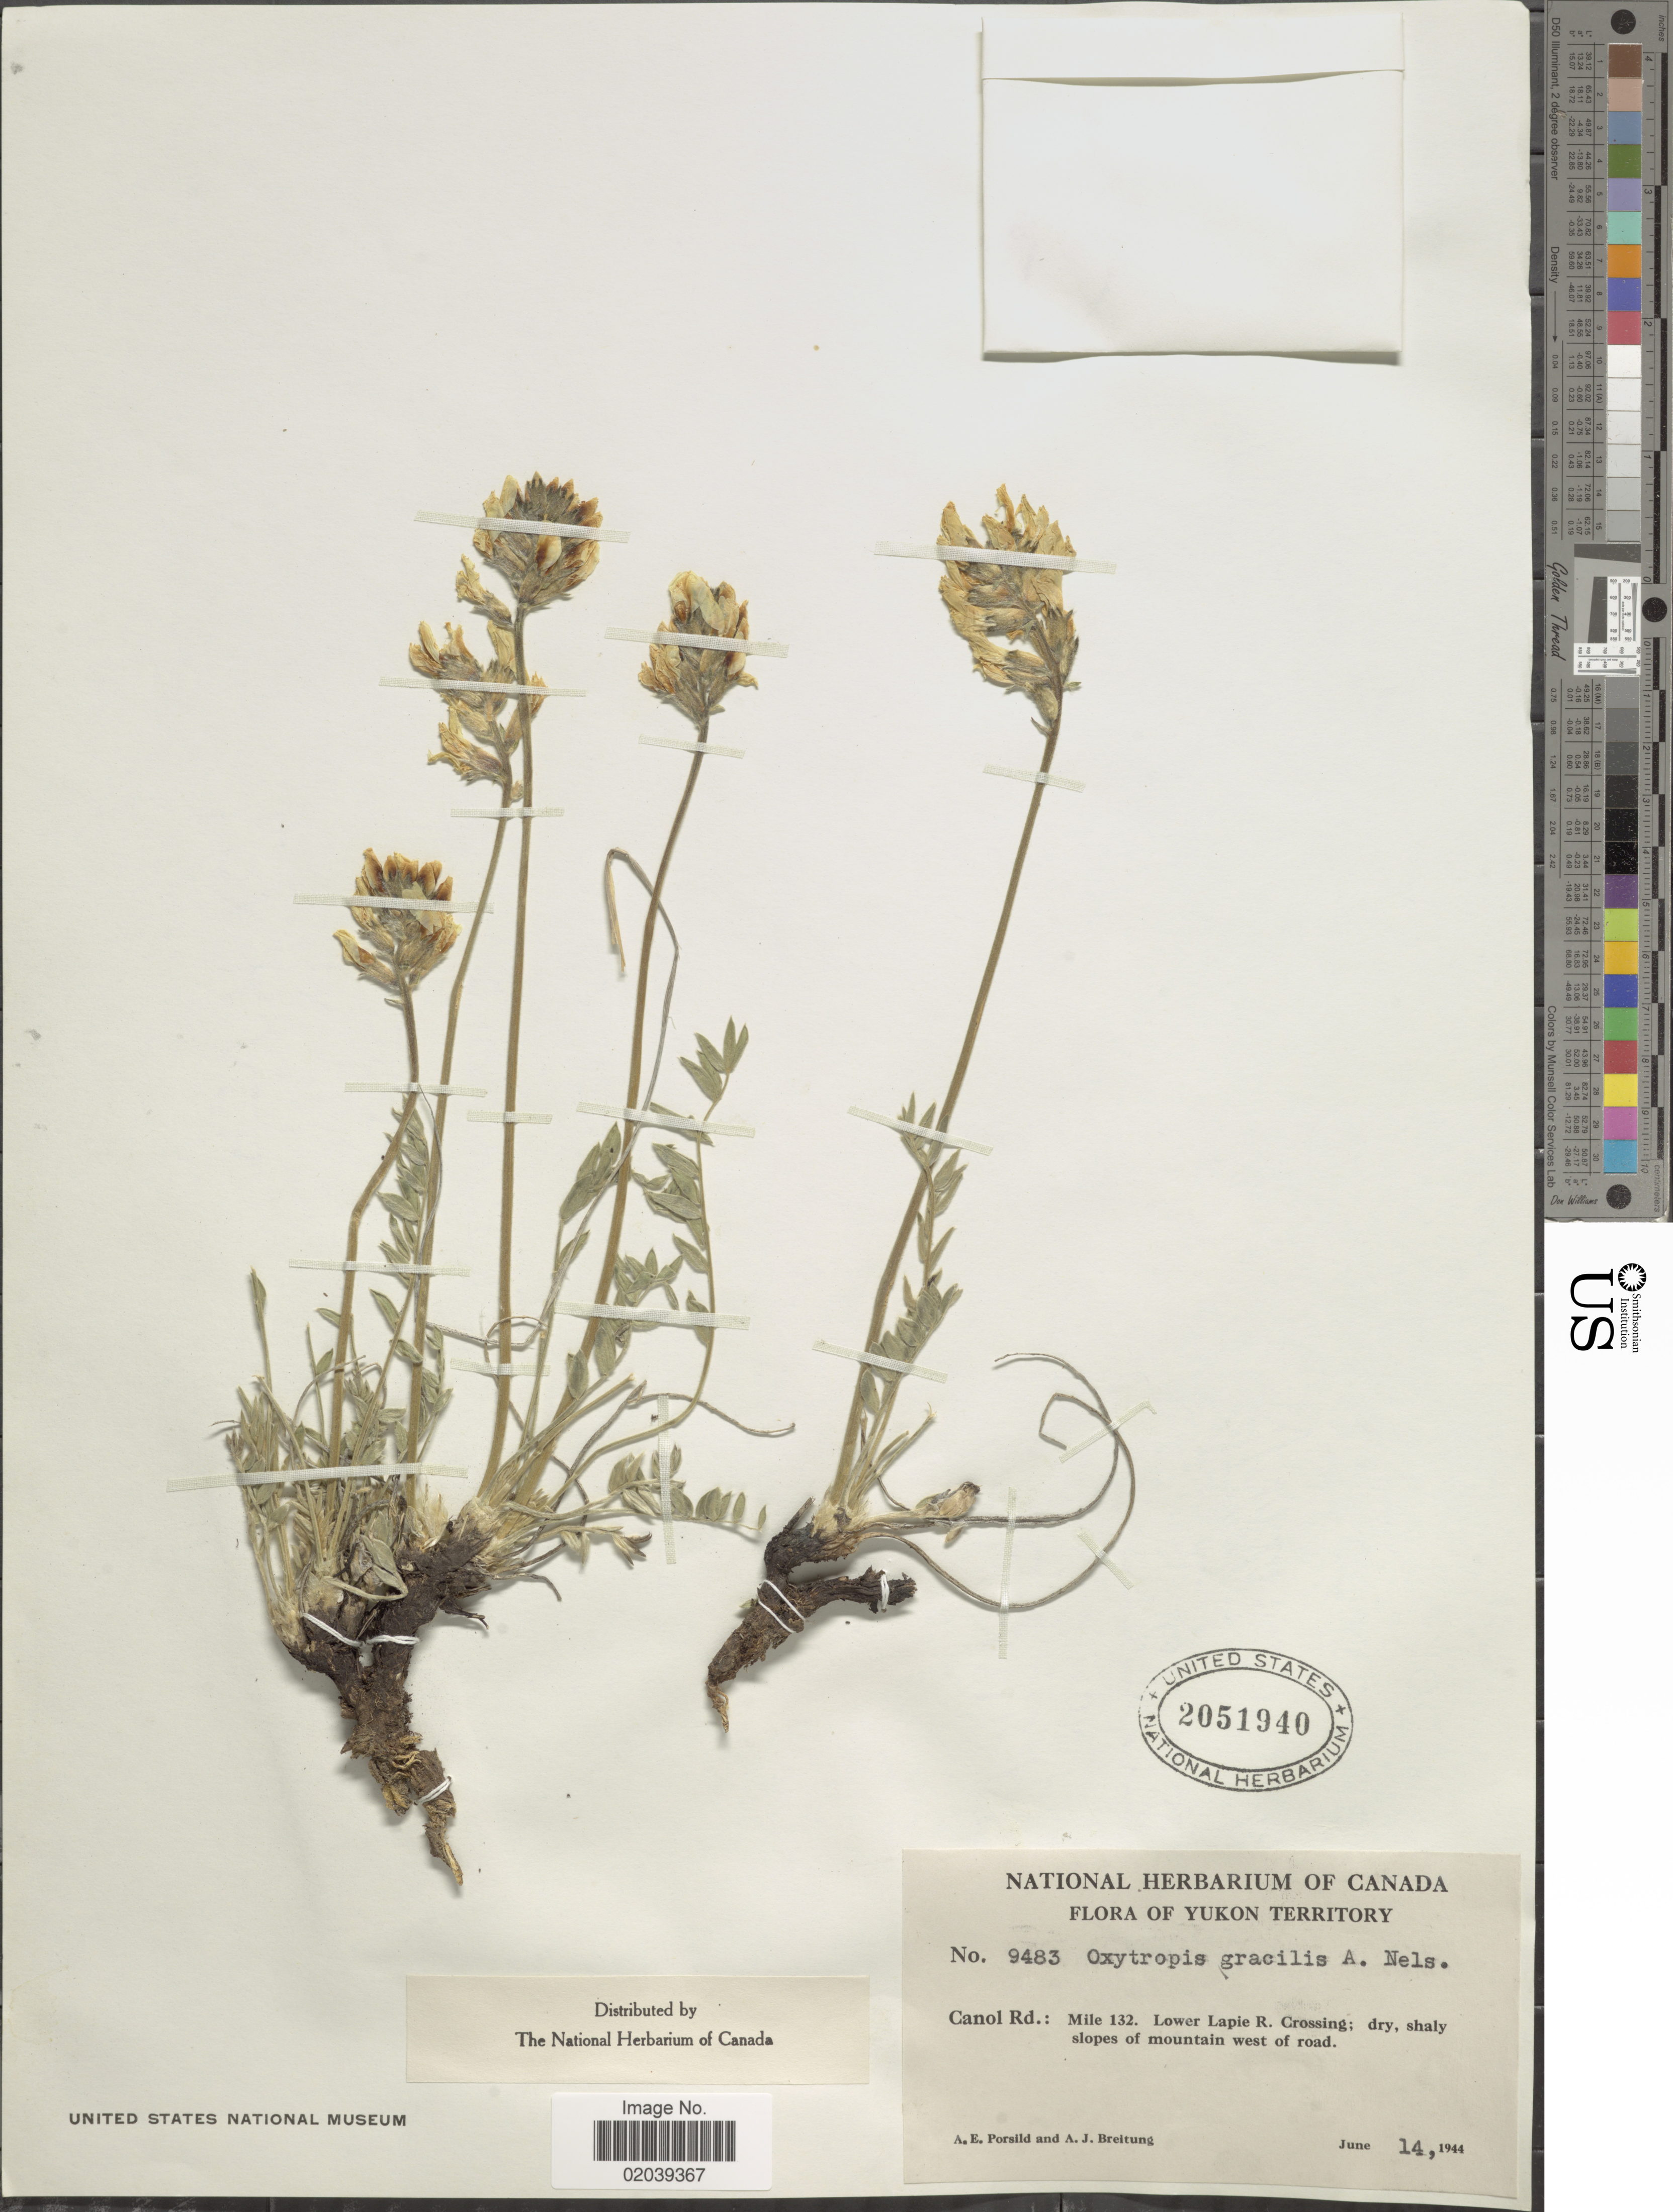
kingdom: Plantae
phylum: Tracheophyta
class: Magnoliopsida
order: Fabales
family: Fabaceae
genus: Oxytropis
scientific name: Oxytropis campestris var. gracilis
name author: (A. Nelson) Barneby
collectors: A. E. Porsild & A. Breitung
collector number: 9483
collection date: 1944-06-14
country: Canada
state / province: Yukon Territory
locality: Canol Rd.: Mile 132. Lower Lapie R. Crossing; dry, shaly slopes of mountain west of road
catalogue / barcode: US 2051940